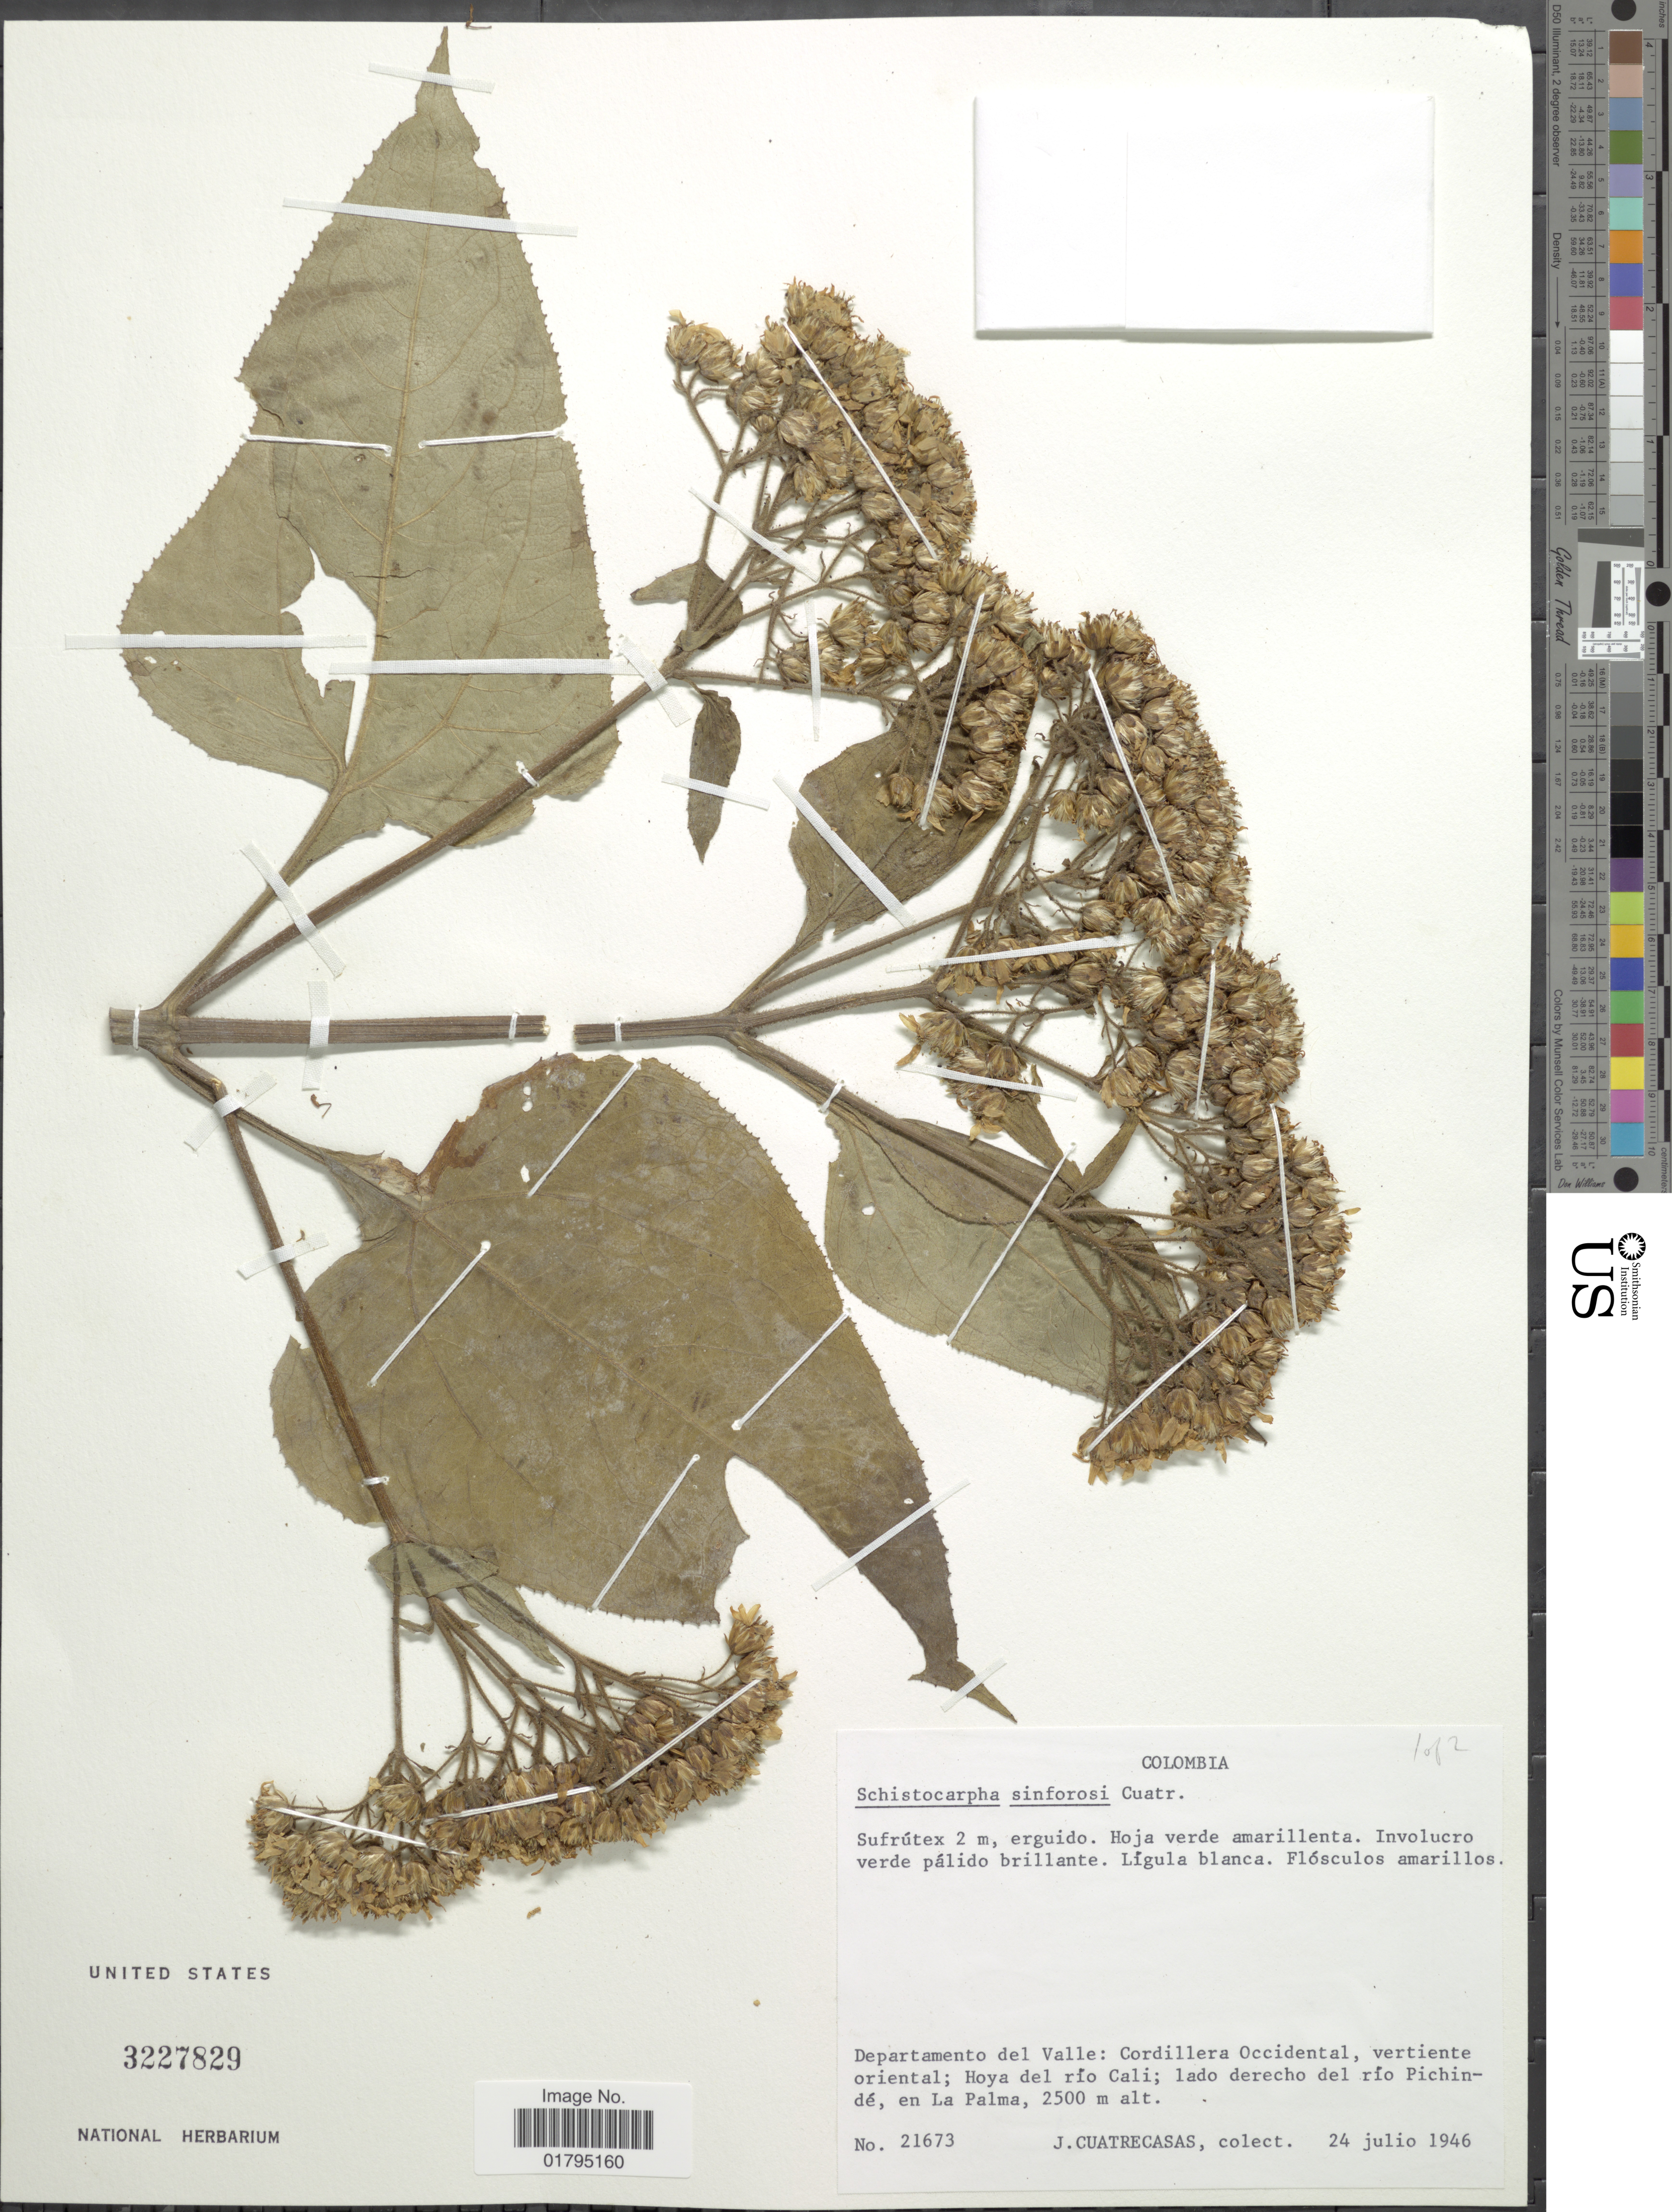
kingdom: Plantae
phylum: Tracheophyta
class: Magnoliopsida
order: Asterales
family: Asteraceae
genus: Schistocarpha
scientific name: Schistocarpha sinforosii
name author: Cuatrec.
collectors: J. Cuatrecasas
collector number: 21673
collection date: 1946-07-24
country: Colombia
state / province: Valle del Cauca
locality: Departamento del Valle: Cordillera Occidental, vertiente oriental; Hoya del rio Cali.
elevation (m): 2500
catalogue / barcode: US 3227829